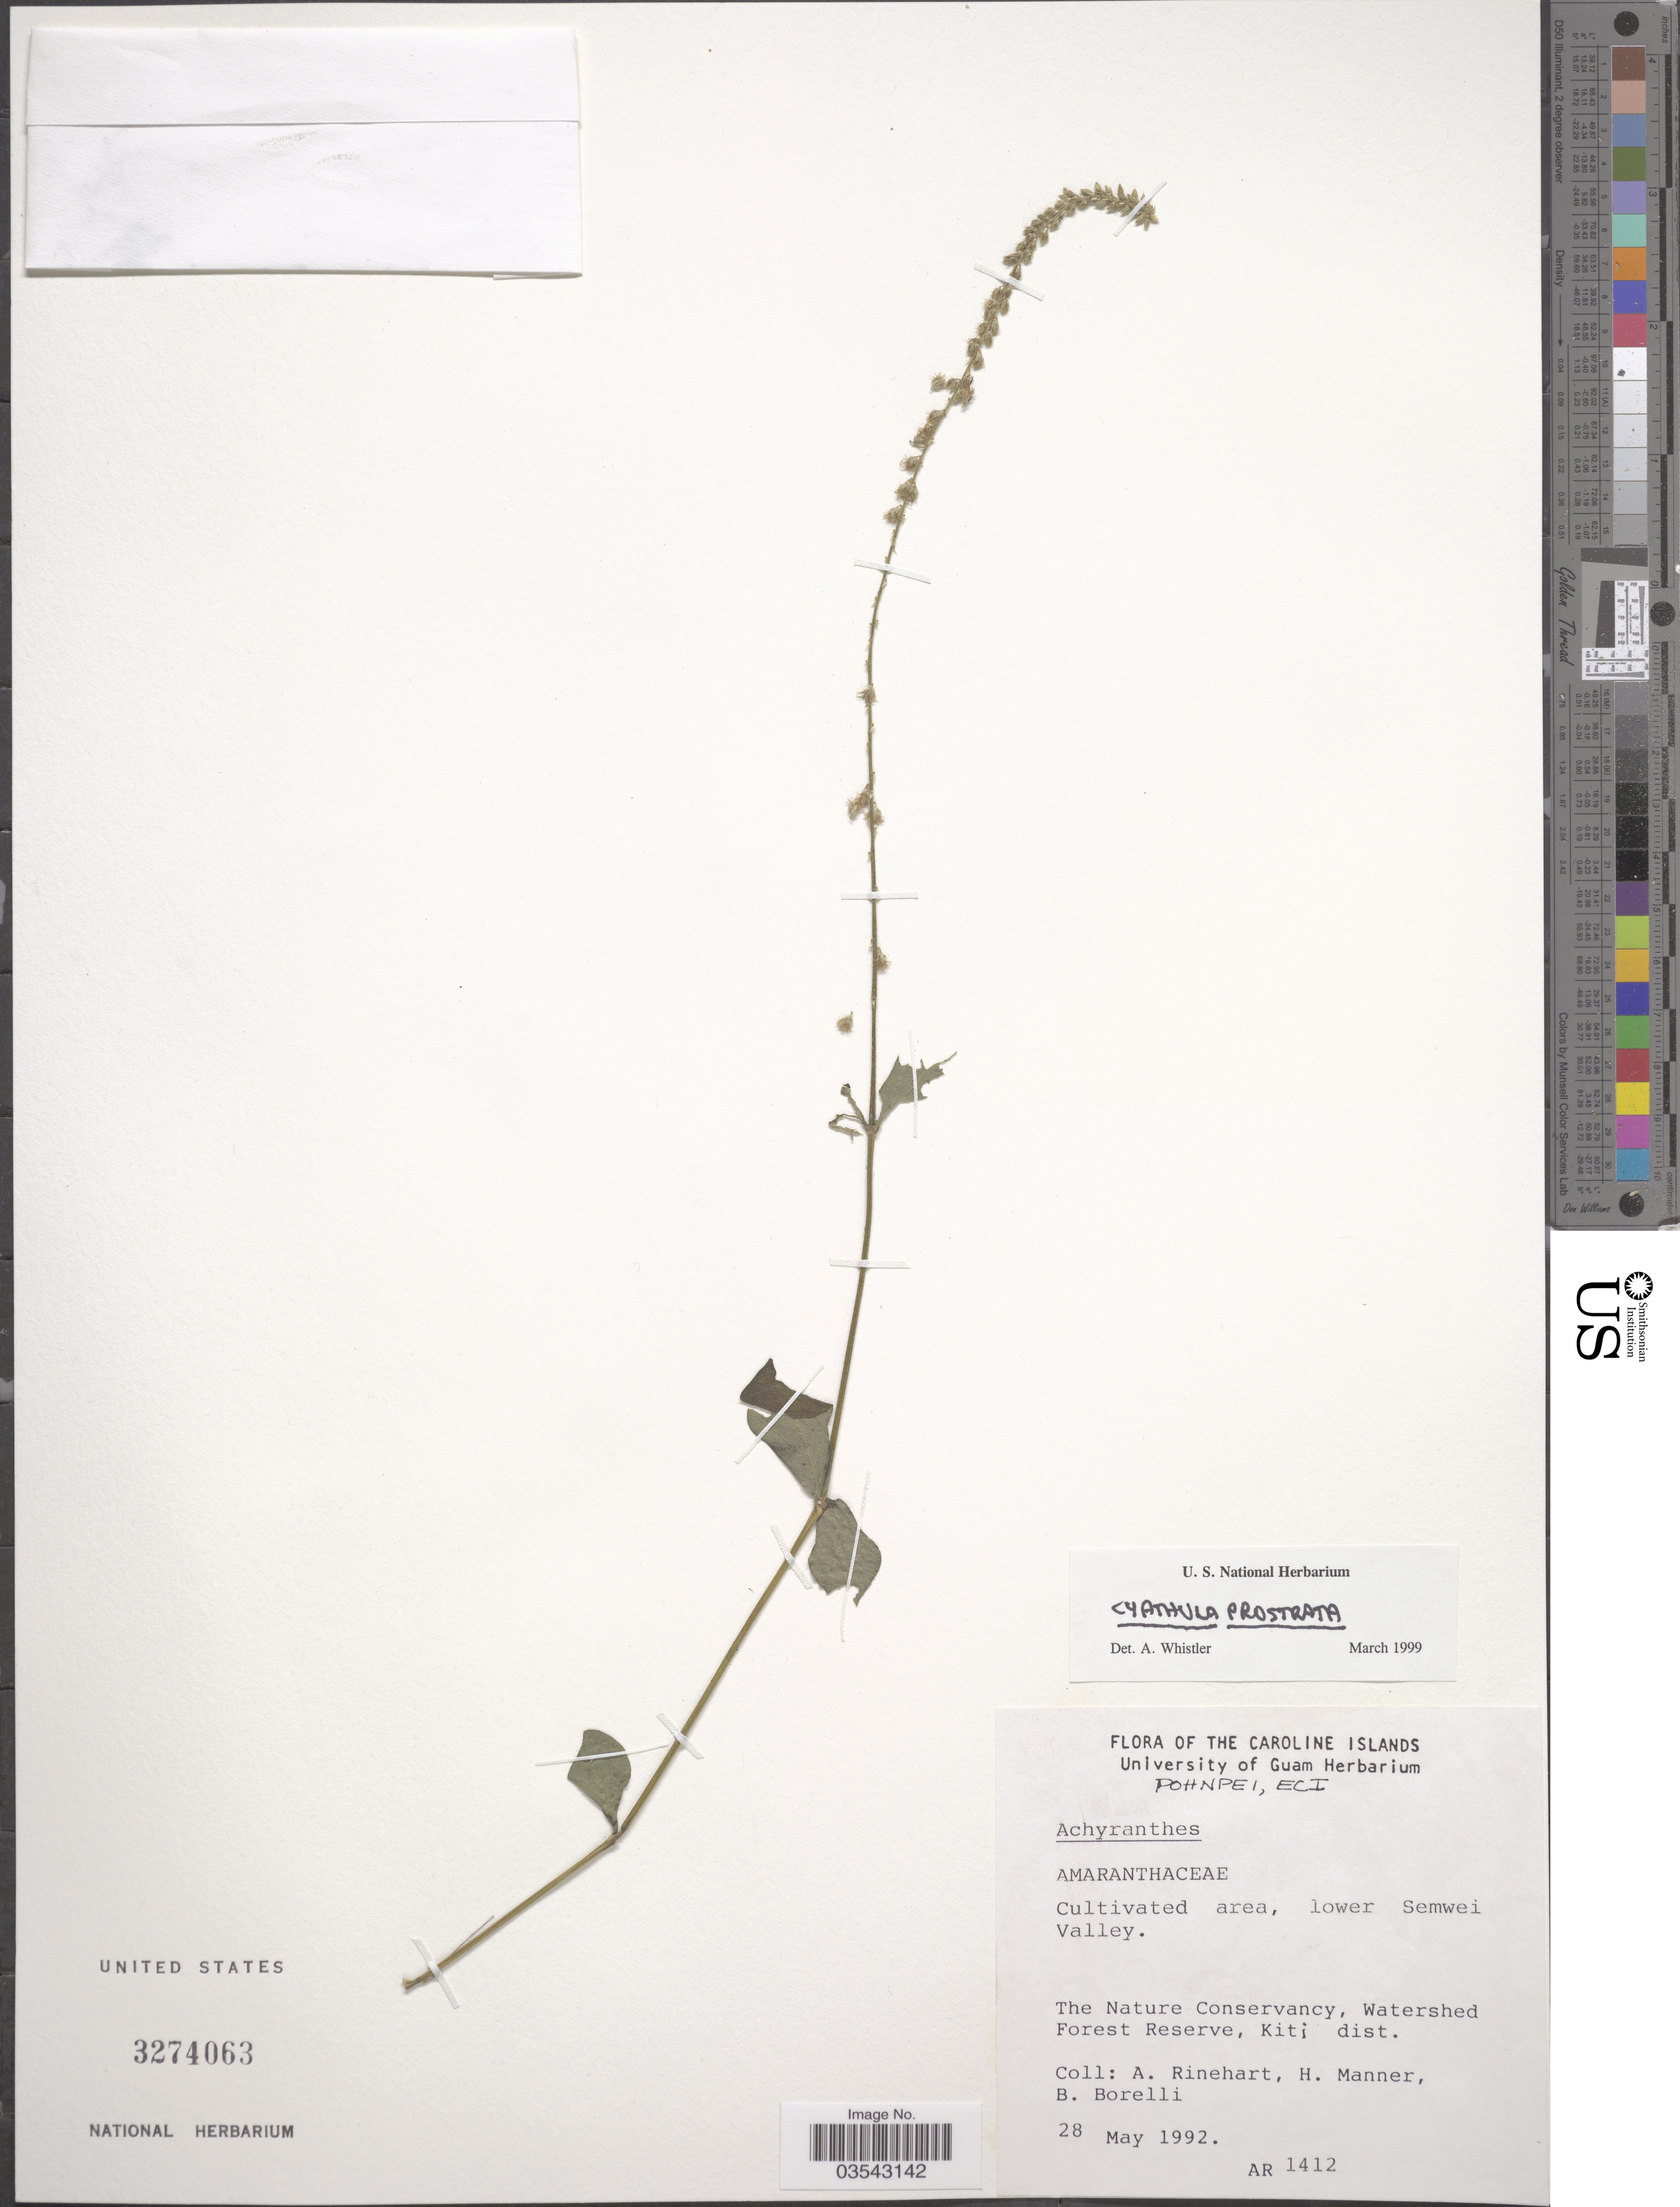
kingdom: Plantae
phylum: Tracheophyta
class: Magnoliopsida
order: Caryophyllales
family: Amaranthaceae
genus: Cyathula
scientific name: Cyathula sp.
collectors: A. Rinehart, H. Manner & B. Borelli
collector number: AR1412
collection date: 1992-05-28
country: Micronesia, Federated States of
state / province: Pohnpei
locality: The Caroline Islands. ECI. Cultivated area, lower Semwei Valley. The Nature Conservancy, Watershed Forest Reserve, Kiti dist.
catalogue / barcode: US 3274063